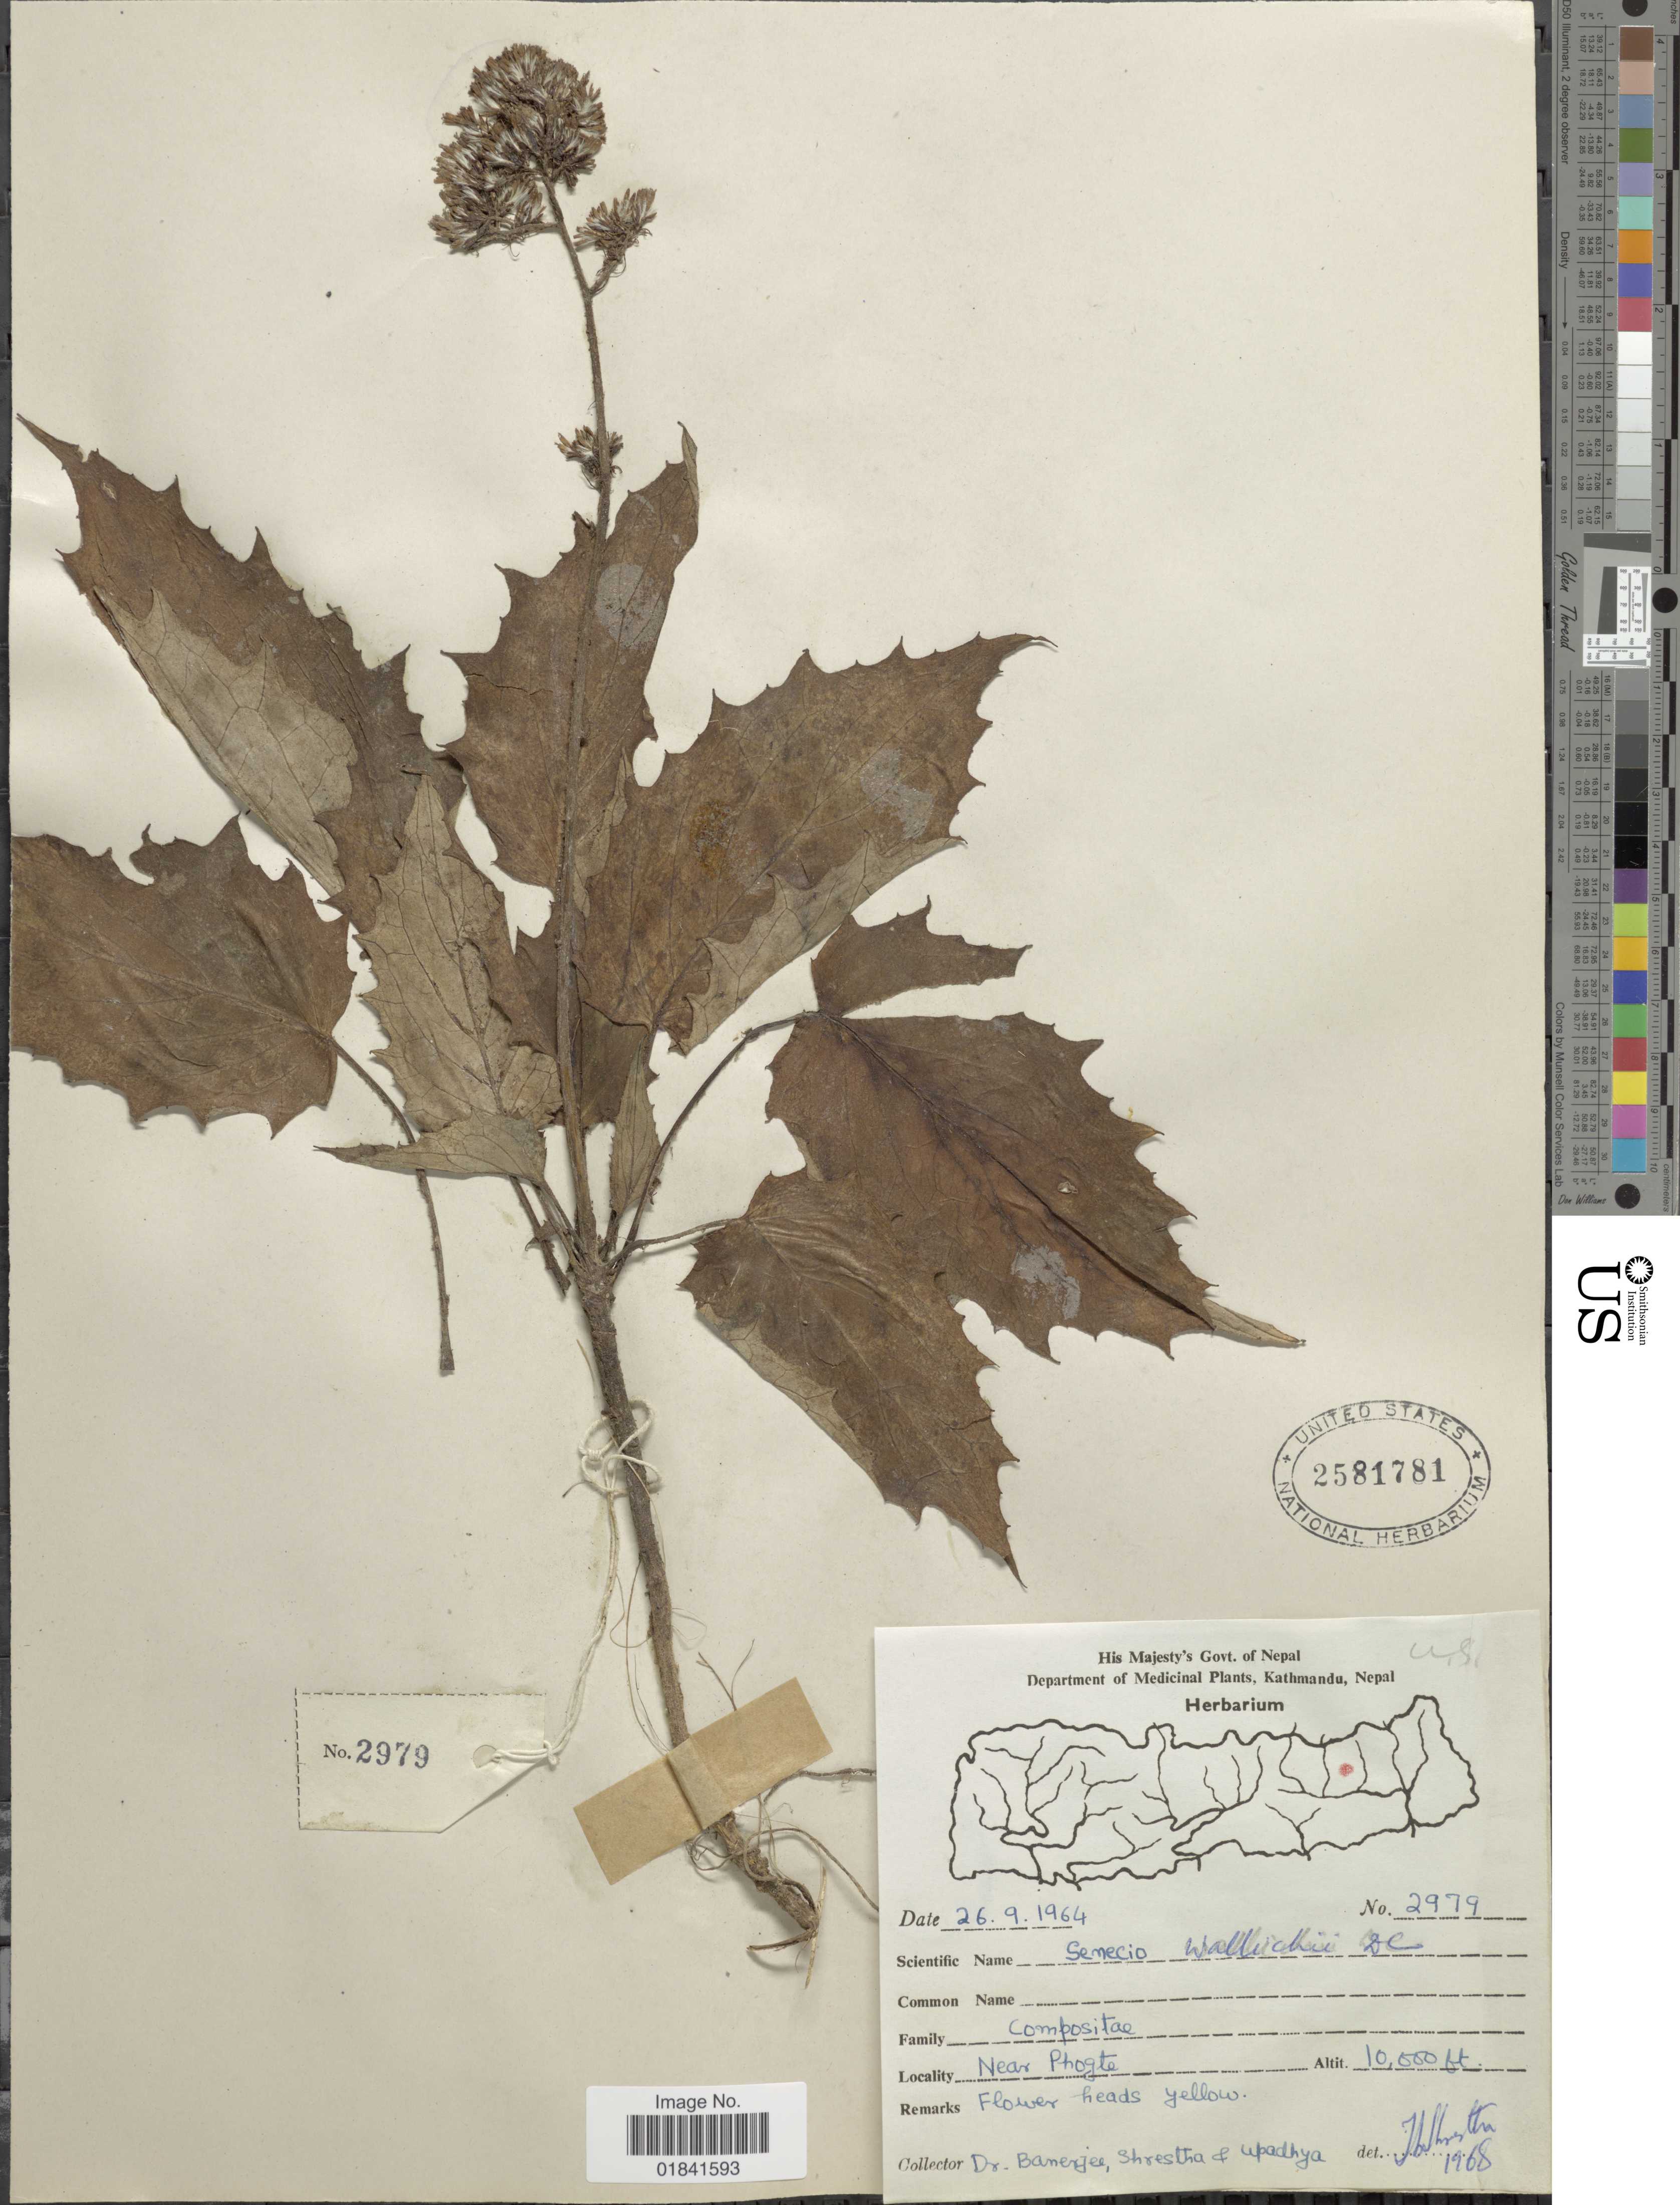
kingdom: Plantae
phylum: Tracheophyta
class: Magnoliopsida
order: Asterales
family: Asteraceae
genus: Senecio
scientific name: Senecio wallichii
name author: DC.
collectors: -. Banerjee, -. Shrestha & A. Upadhya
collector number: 2979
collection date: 1964-09-26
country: Nepal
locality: Near Phogte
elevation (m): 3048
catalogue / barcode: US 2581781